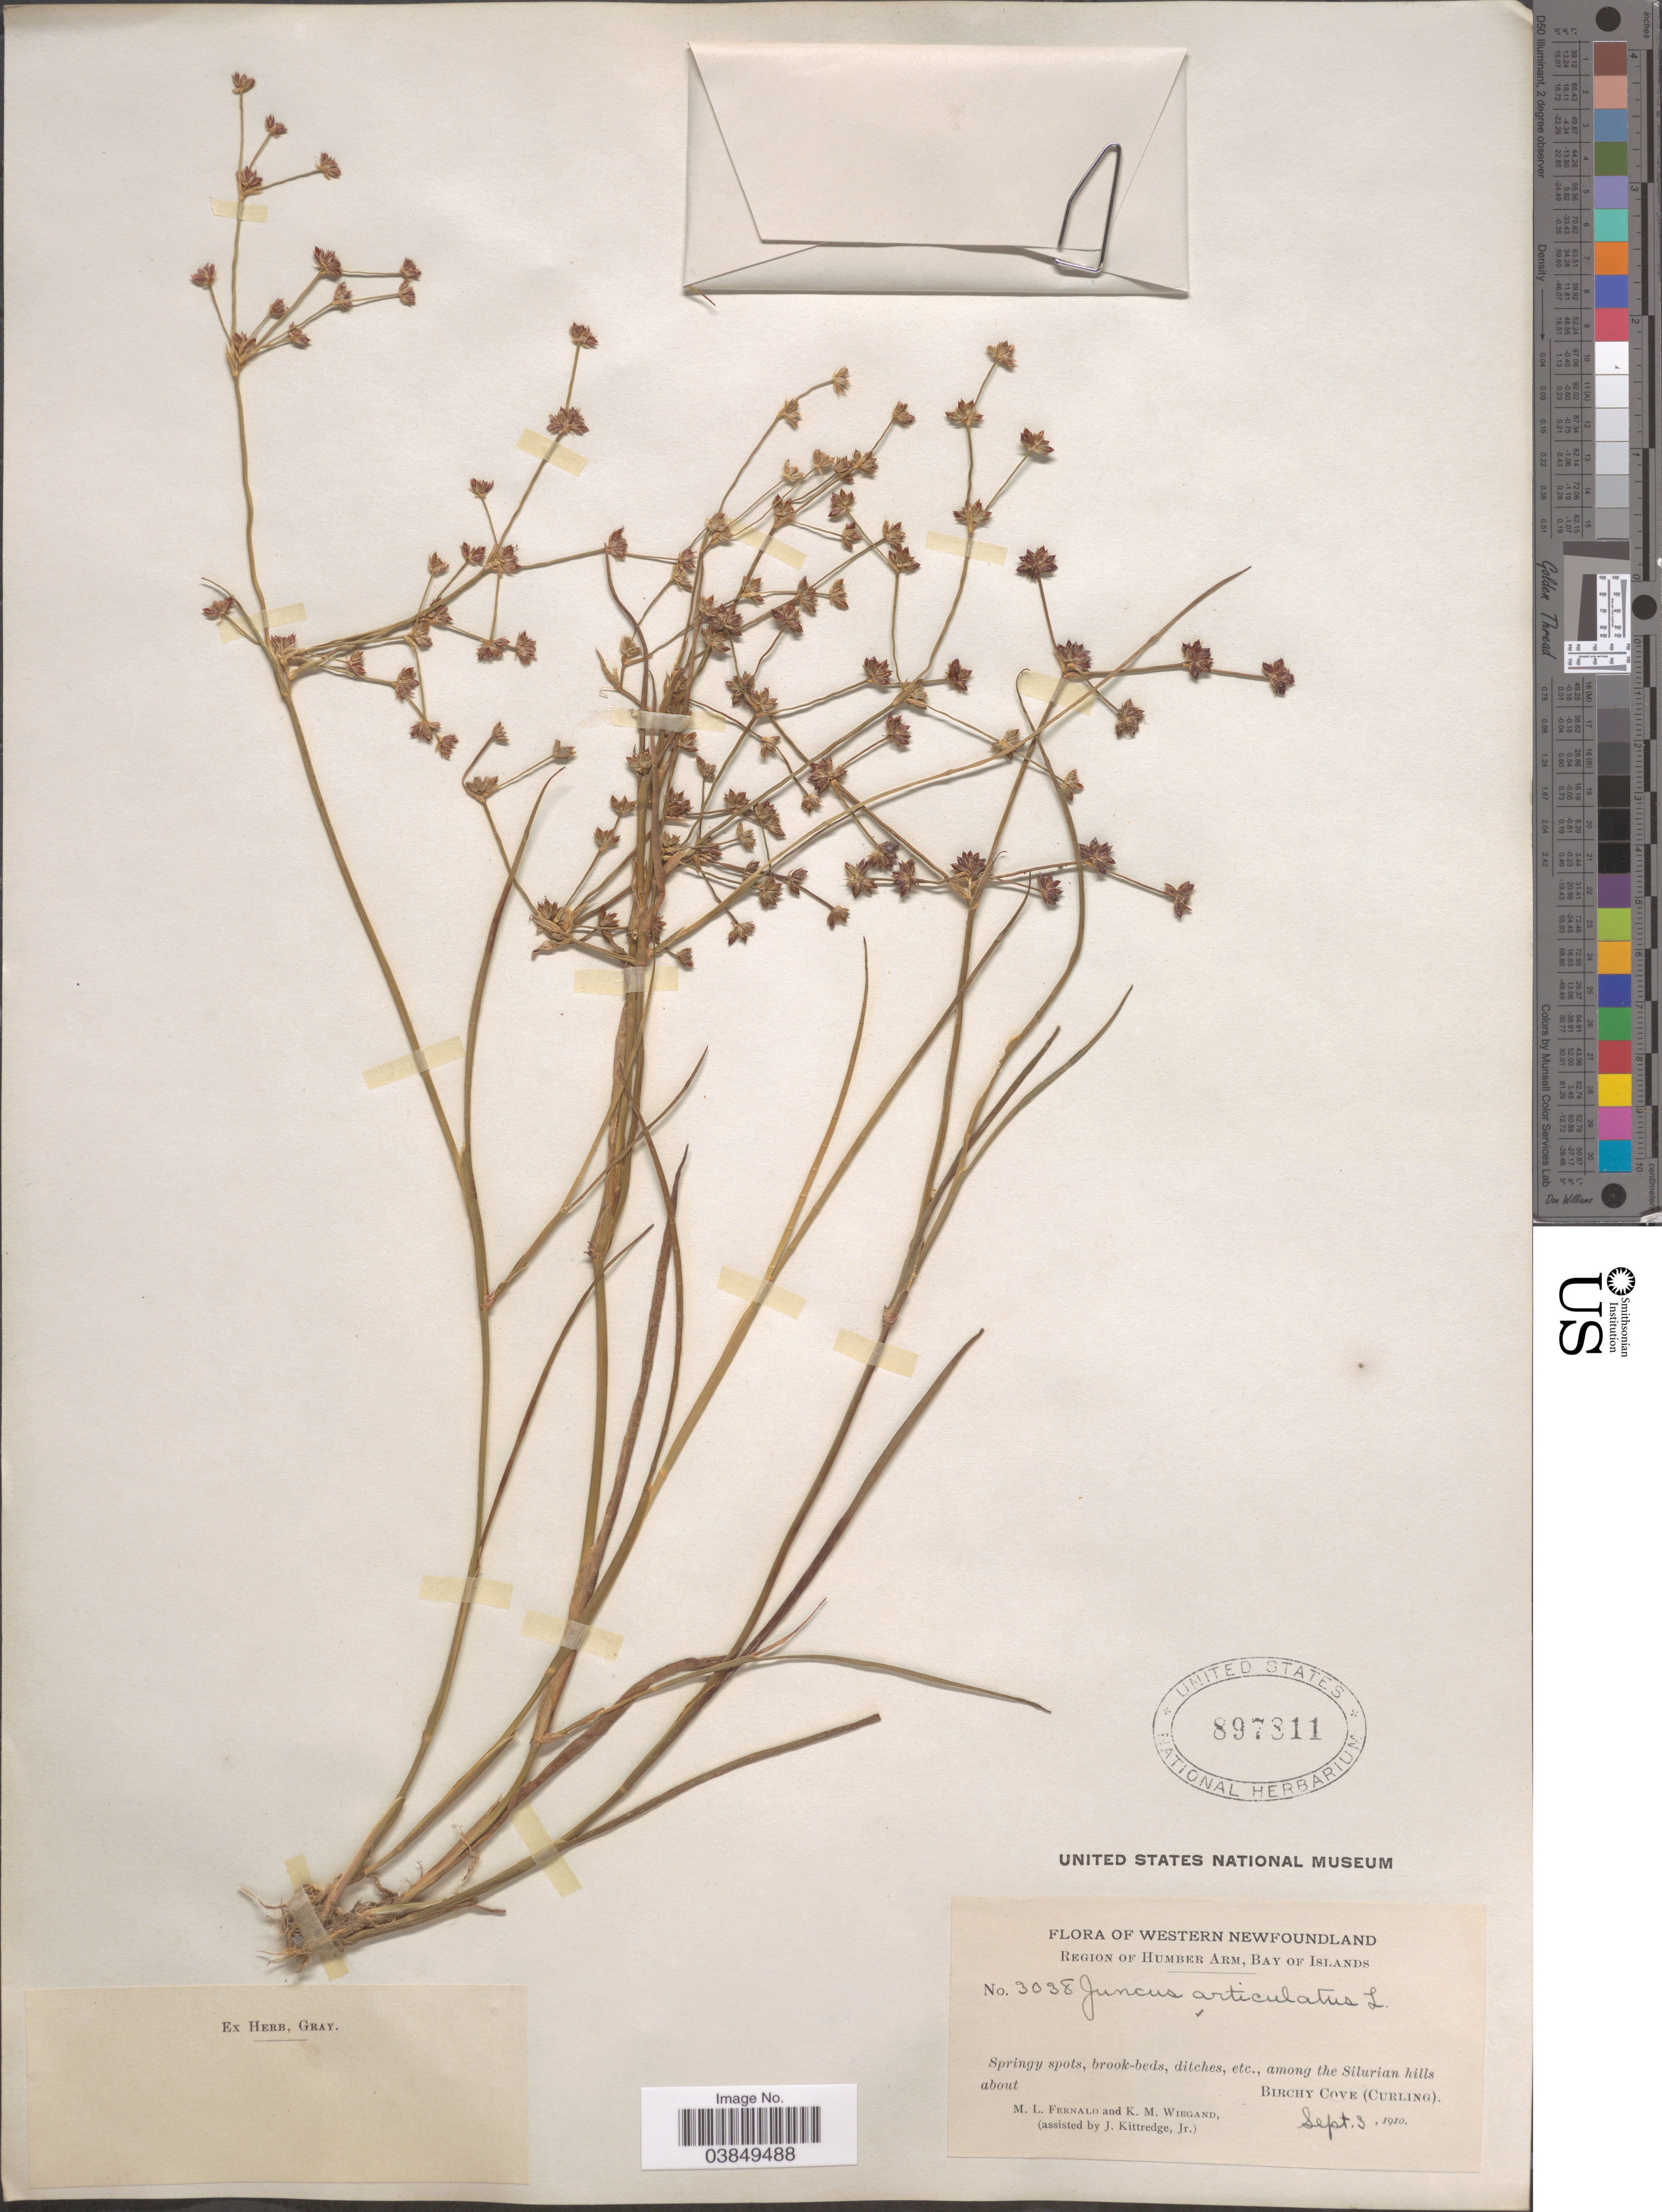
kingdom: Plantae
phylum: Tracheophyta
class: Liliopsida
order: Poales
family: Juncaceae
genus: Juncus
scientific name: Juncus articulatus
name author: L.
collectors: M. L. Fernald, K. M. Wiegand & J. Kittredge Jr.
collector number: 3038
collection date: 1910-09-03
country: Canada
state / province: Newfoundland and Labrador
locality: Western Newfoundland. Region of Humber Arm, Bay of Islands. Among the Silurian hills about Birchy Cove (Curling).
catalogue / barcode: US 897811